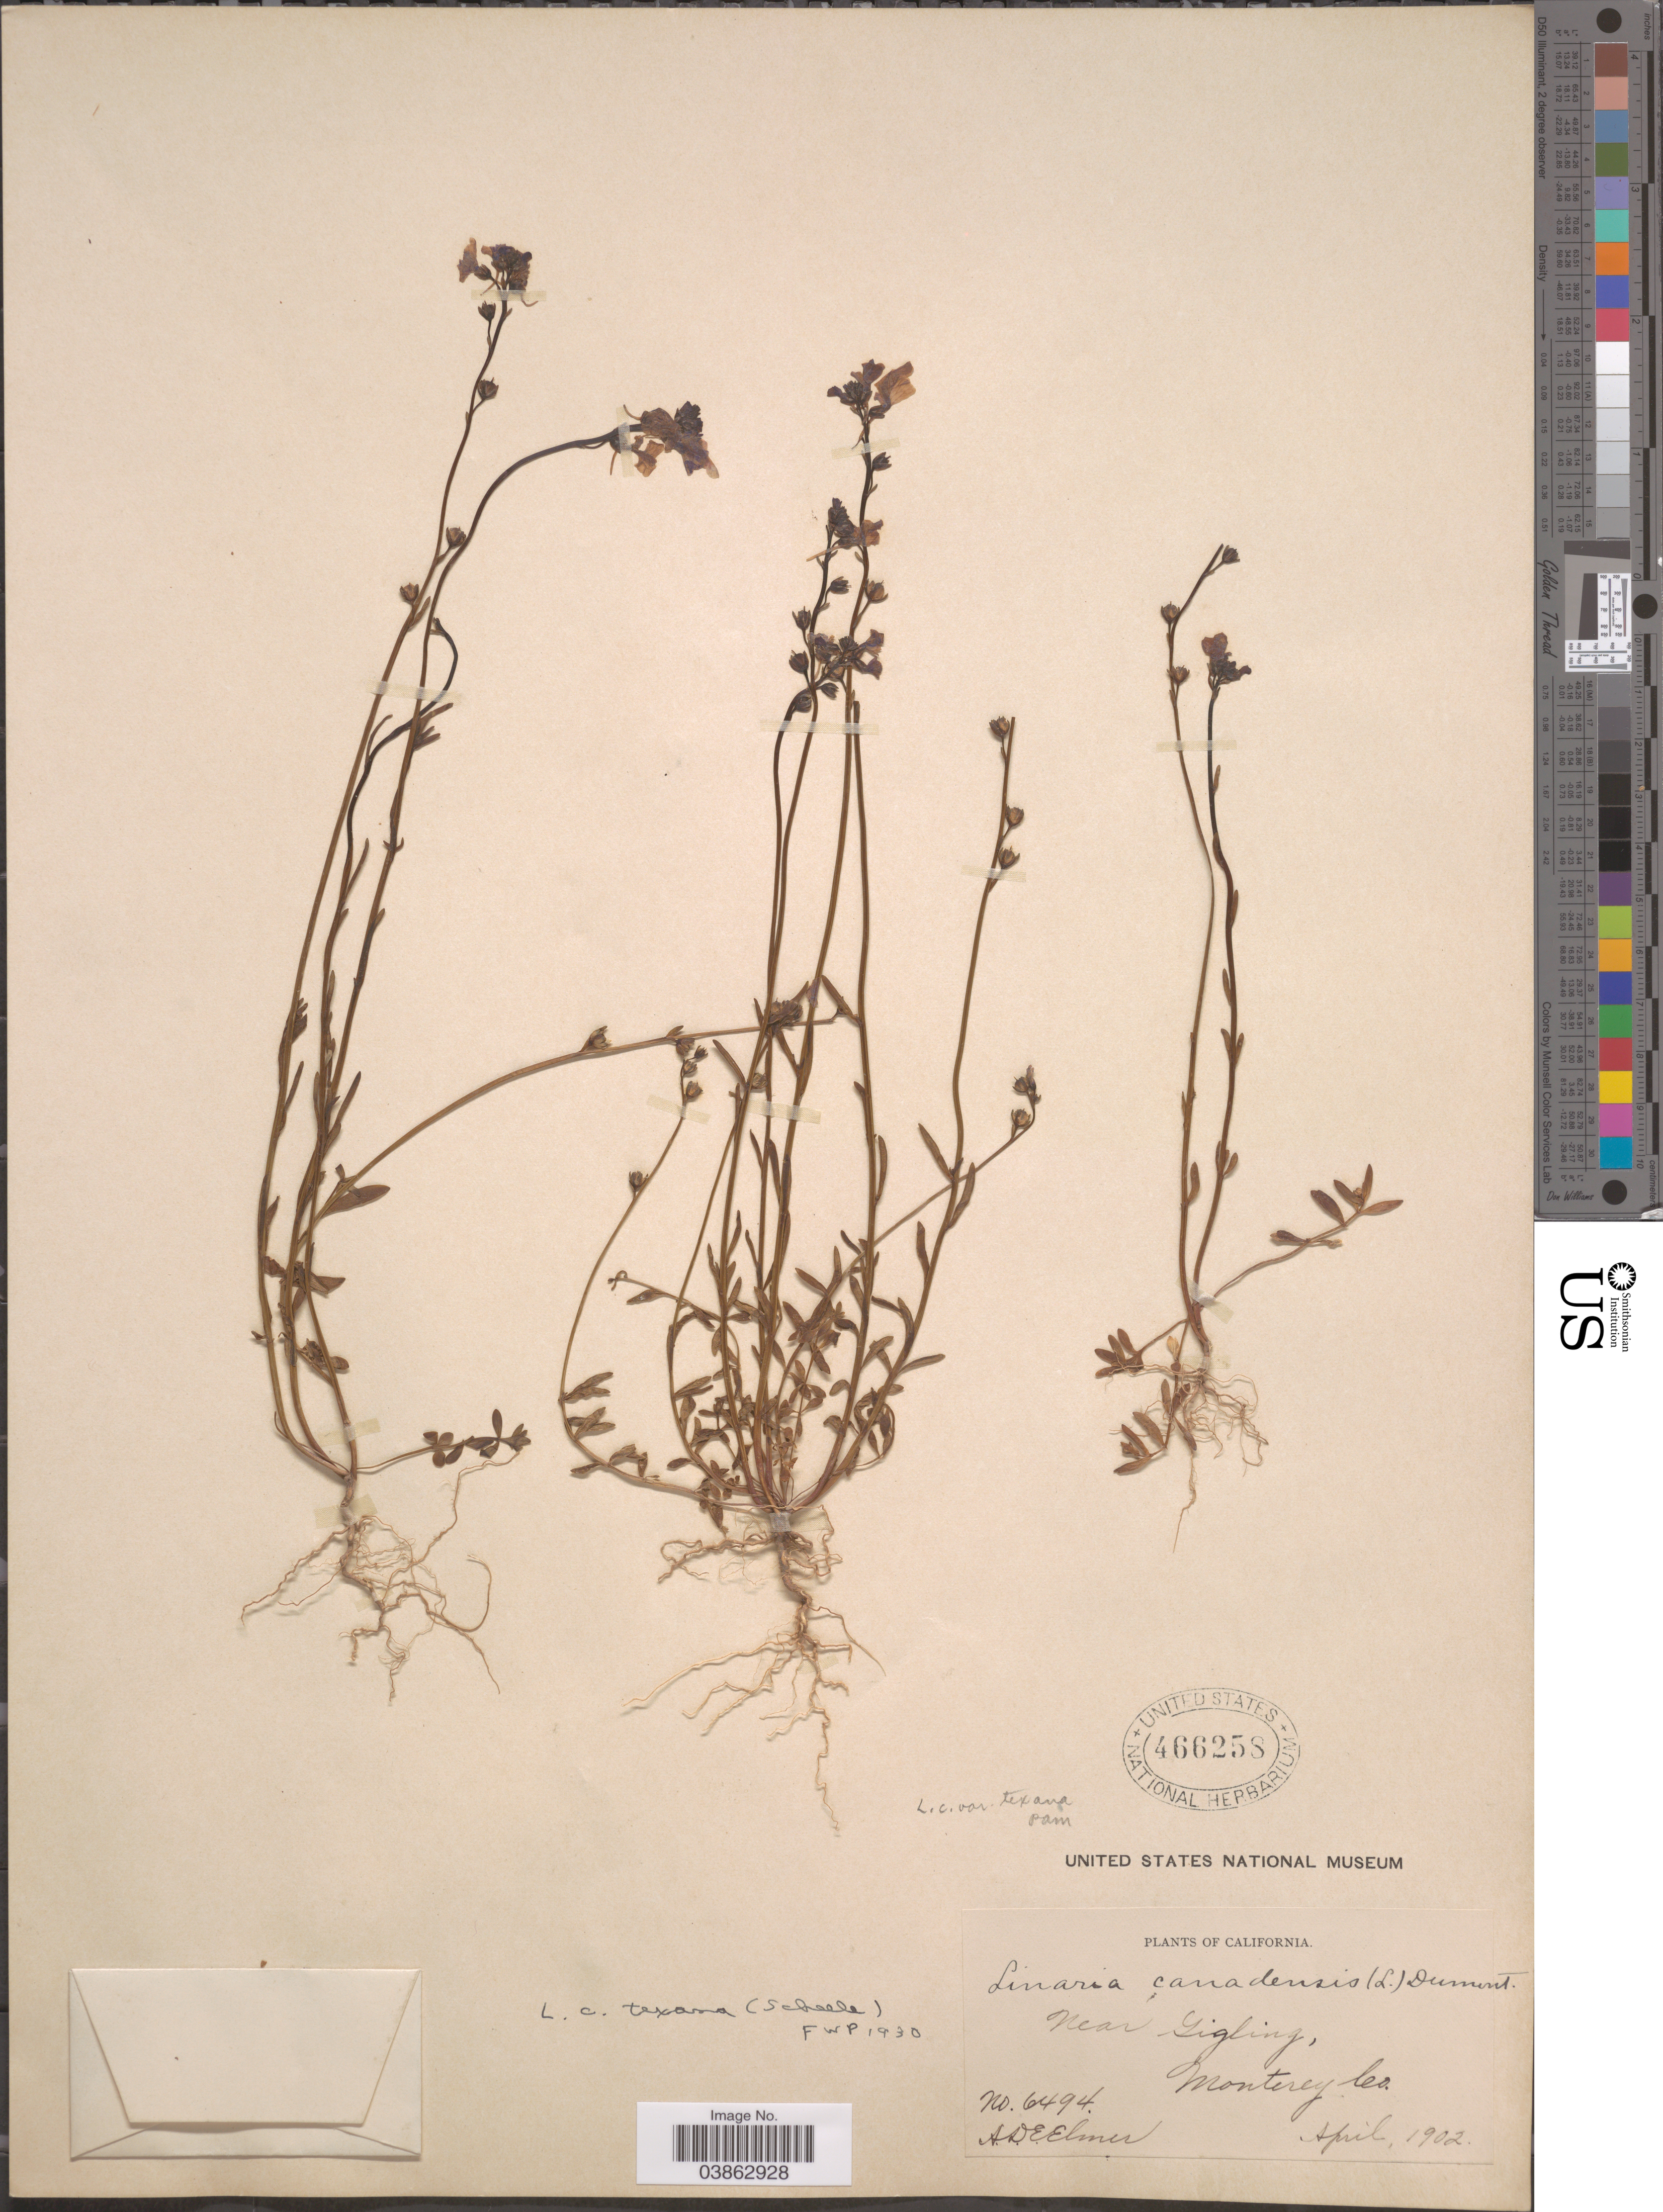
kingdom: Plantae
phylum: Tracheophyta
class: Magnoliopsida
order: Lamiales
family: Plantaginaceae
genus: Linaria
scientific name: Linaria texana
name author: Scheele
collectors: A. D. E. Elmer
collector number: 6494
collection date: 1902-04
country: United States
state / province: California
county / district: Monterey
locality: Near Gigling, Monterey Co.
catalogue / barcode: US 466258